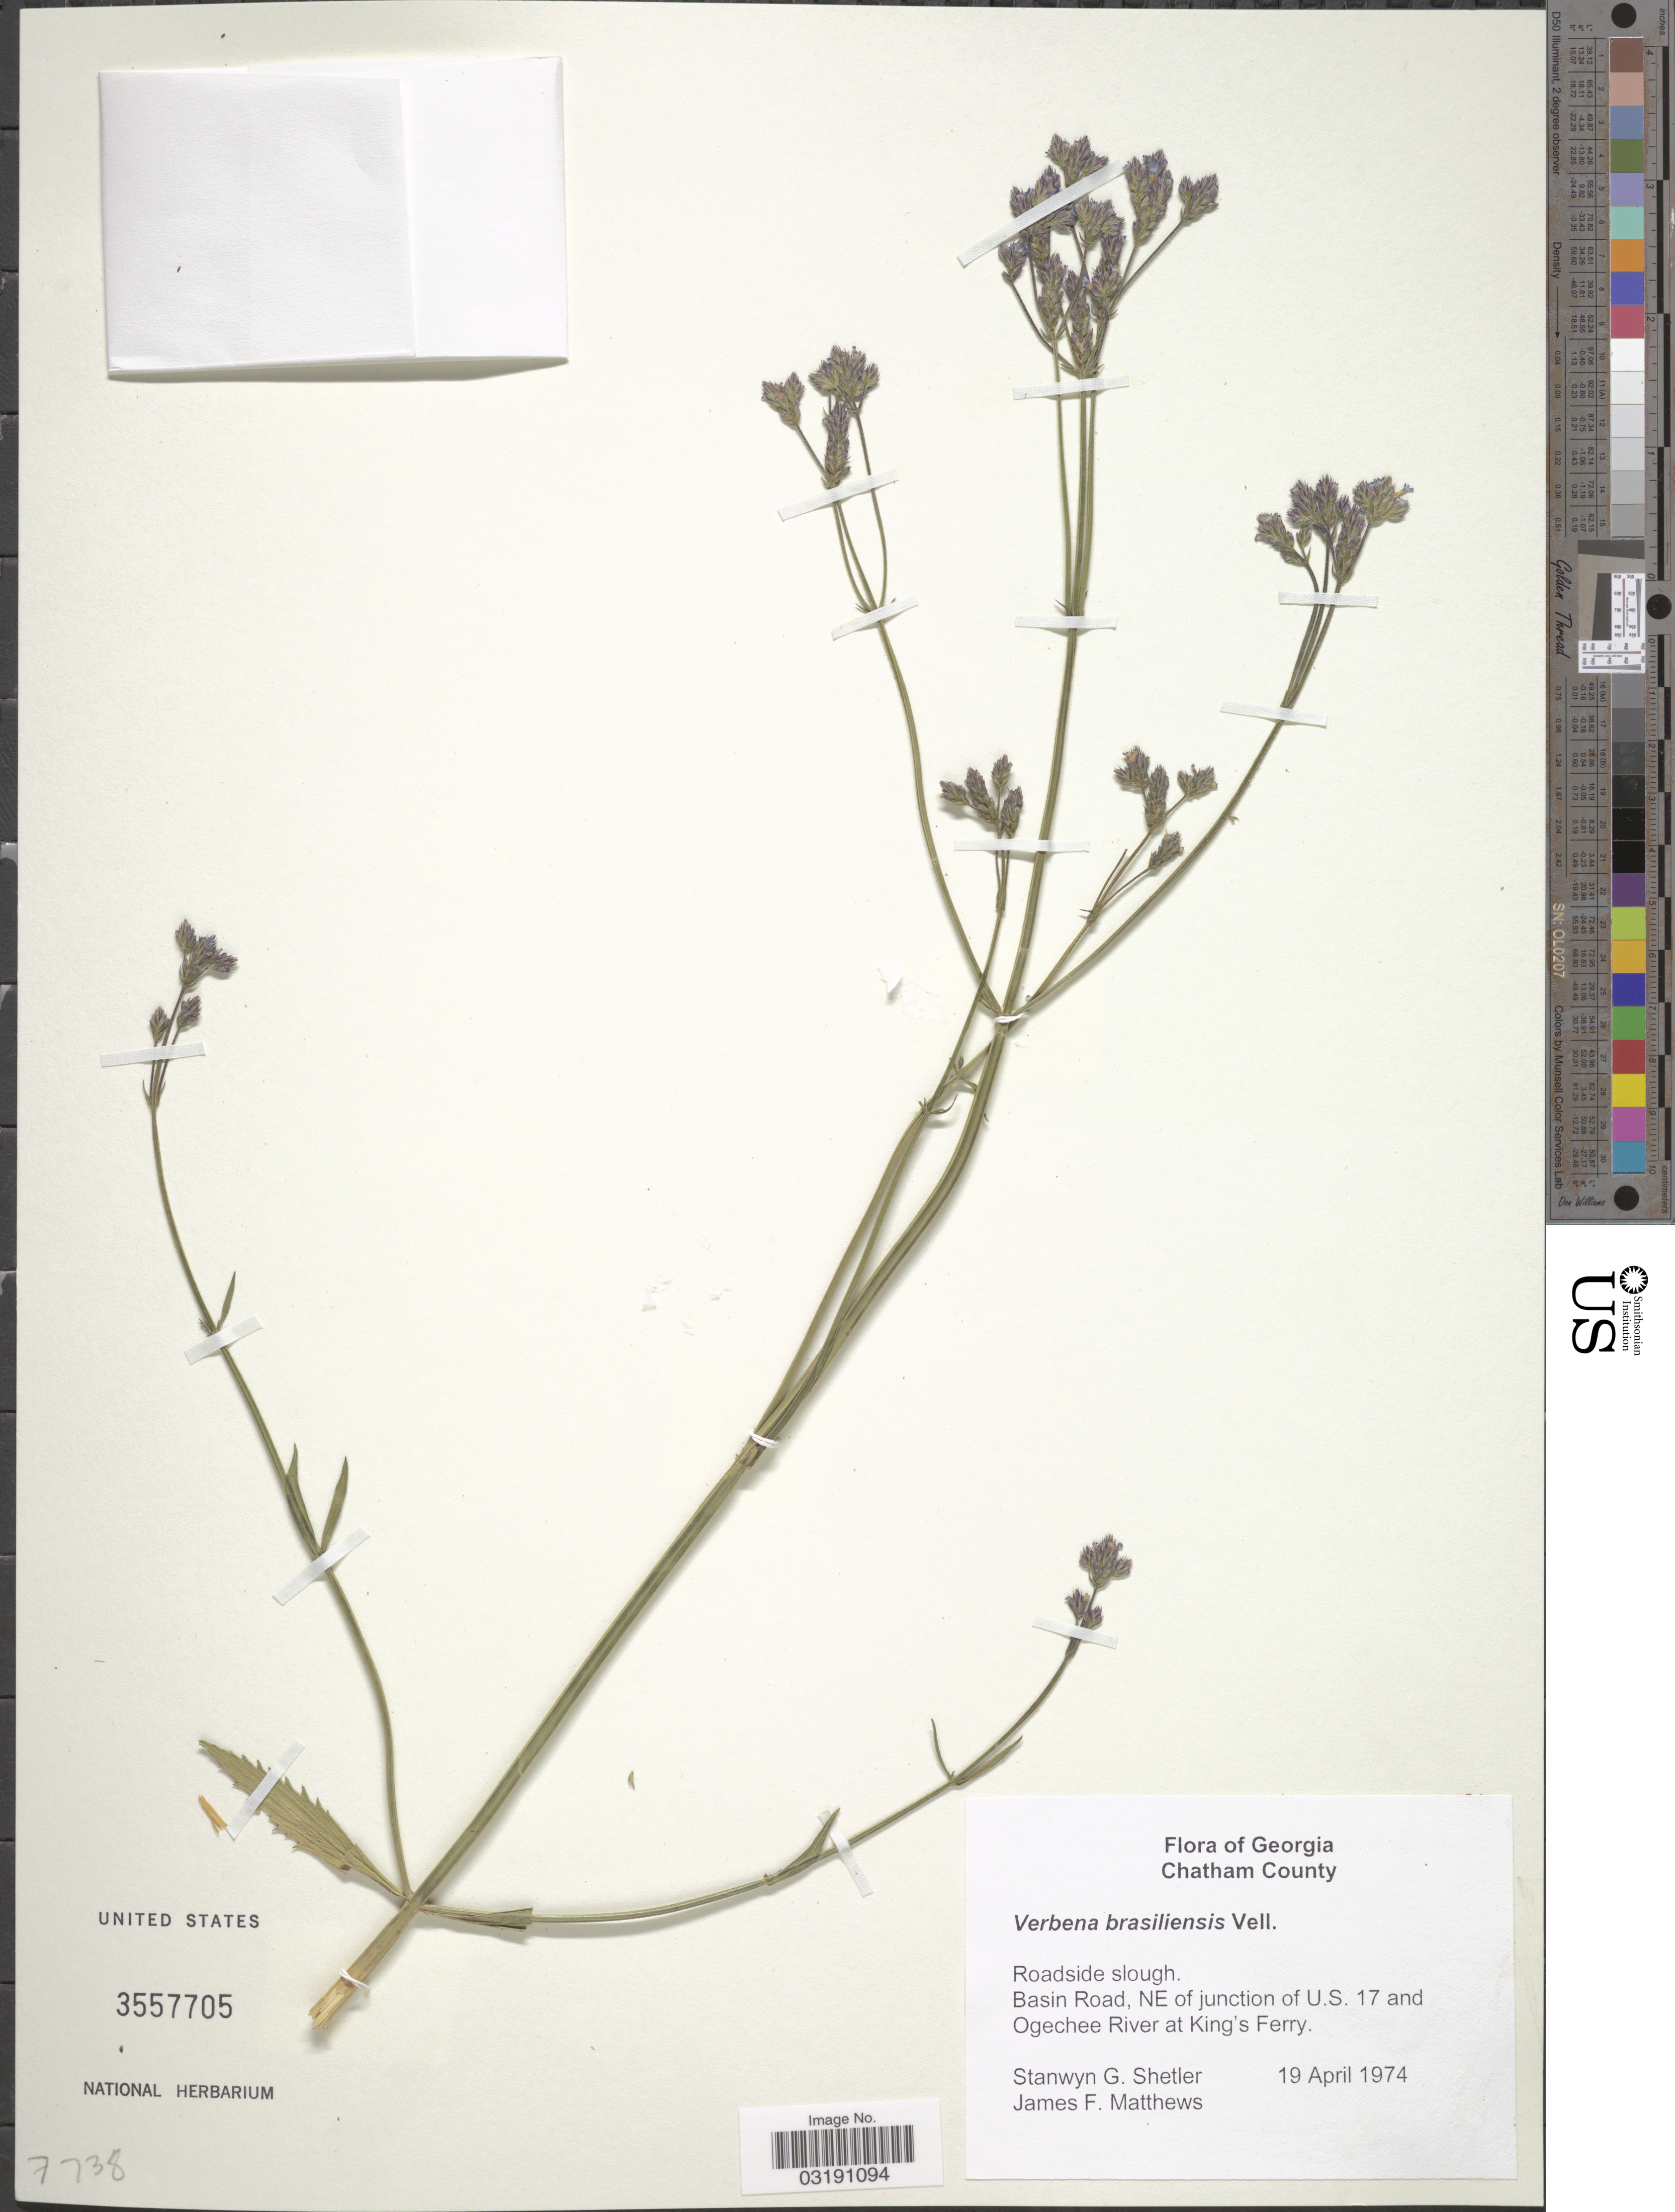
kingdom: Plantae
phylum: Tracheophyta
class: Magnoliopsida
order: Lamiales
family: Verbenaceae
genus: Verbena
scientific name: Verbena brasiliensis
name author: Vell.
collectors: S. Shetler & J. F. Mathews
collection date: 1974-04-19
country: United States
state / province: Georgia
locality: Chatham County. Roadside slough. Basin Road, NE of junction of U.S. 17 and Ogechee River at King's Ferry.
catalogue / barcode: US 3557705